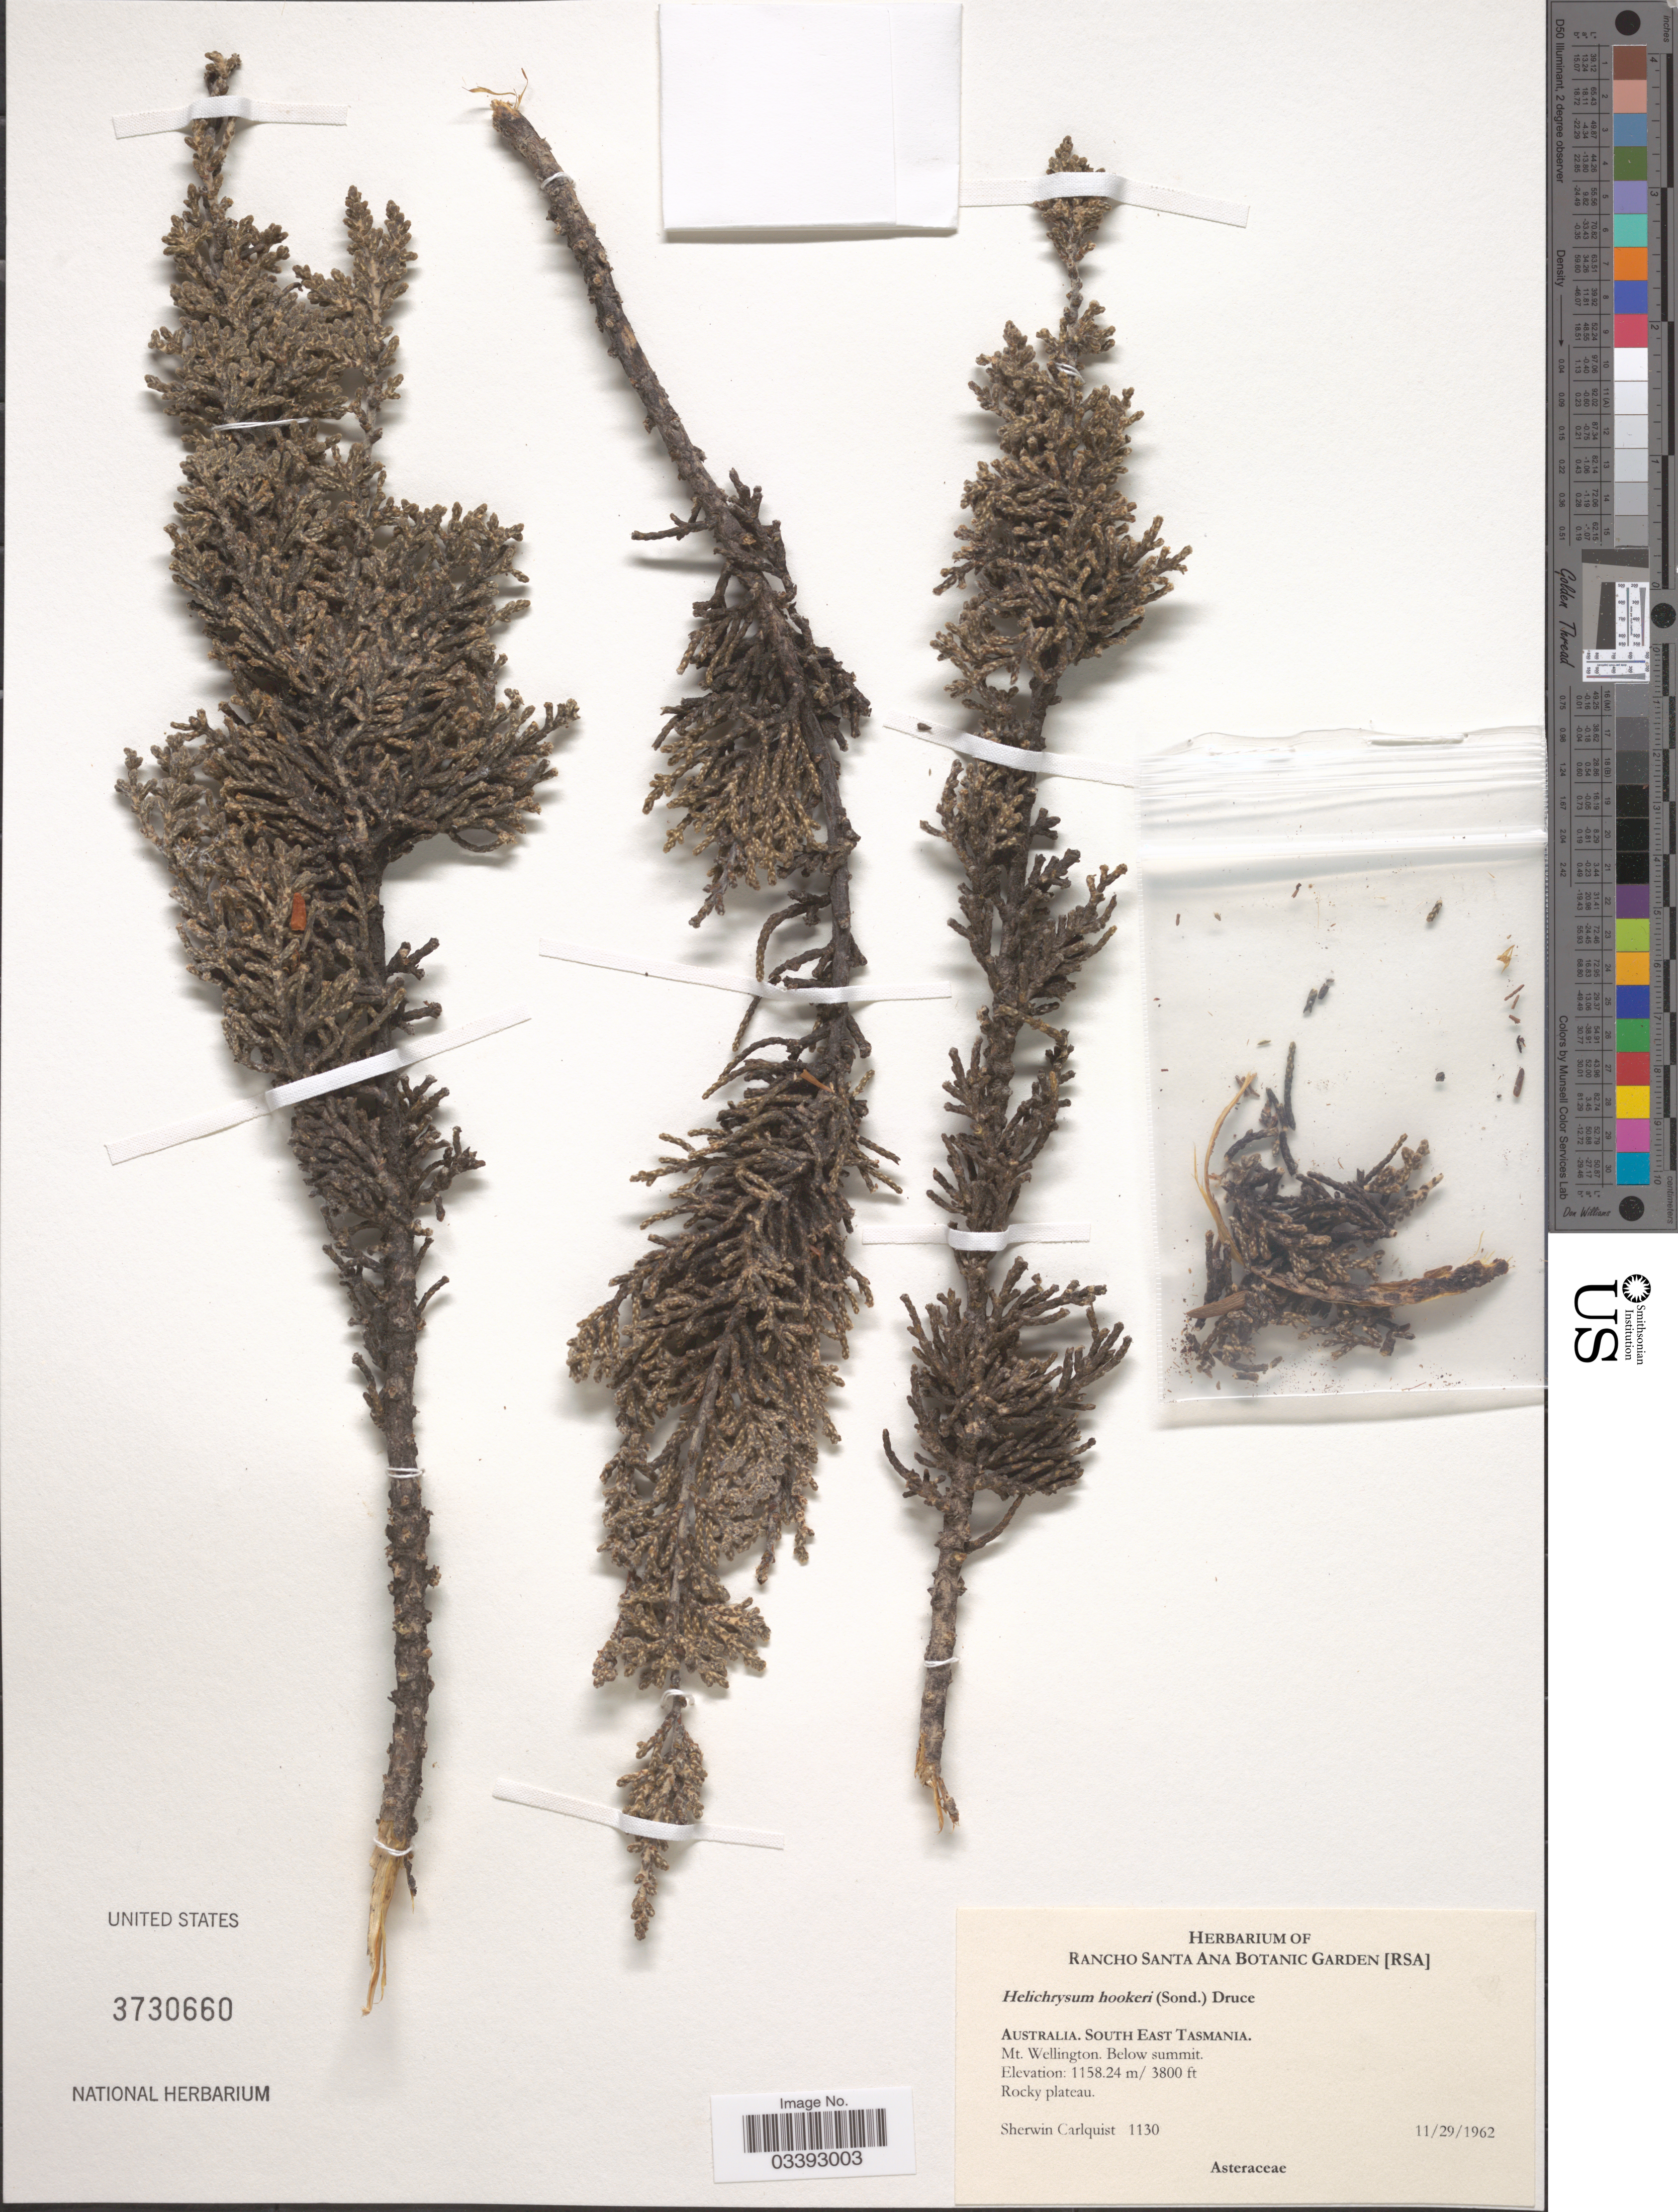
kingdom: Plantae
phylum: Tracheophyta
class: Magnoliopsida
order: Asterales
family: Asteraceae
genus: Helichrysum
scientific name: Helichrysum hookeri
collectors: S. Carlquist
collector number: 1130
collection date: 1962-11-29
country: Australia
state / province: Tasmania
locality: South East Tasmania. Mt. Wellington. Below summit. Rocky plateau.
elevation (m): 1158.24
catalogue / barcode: US 3730660